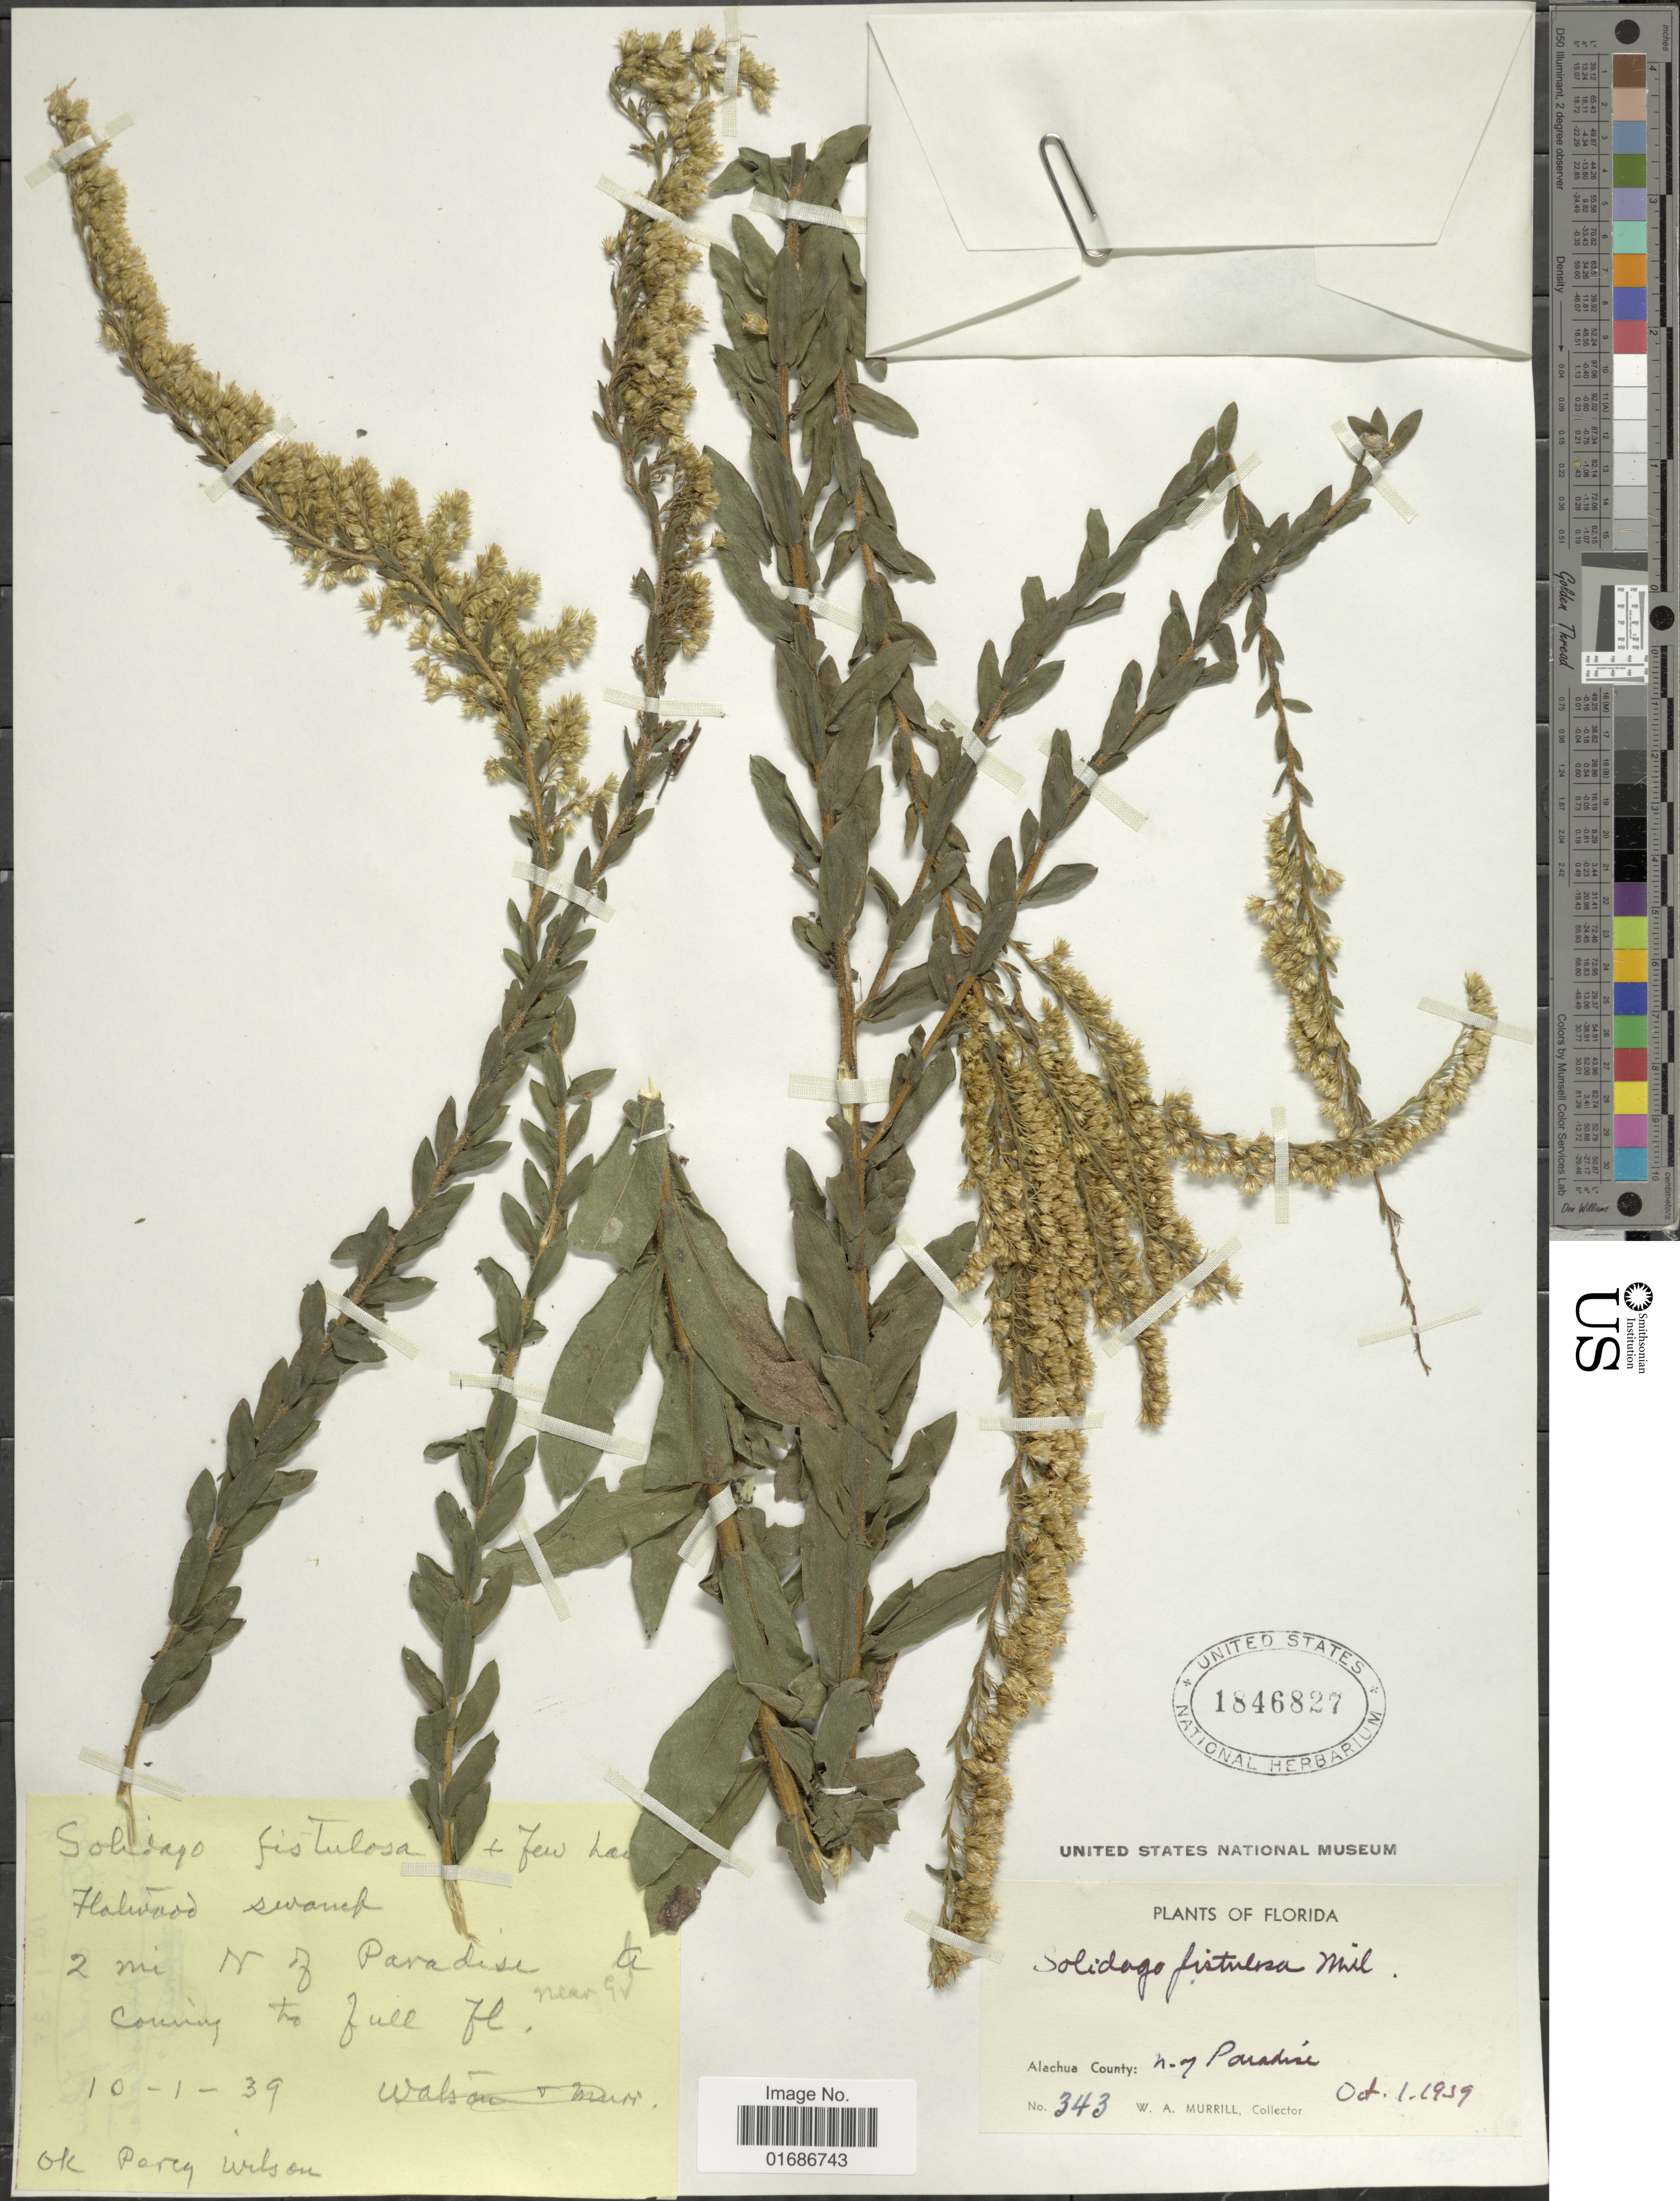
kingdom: Plantae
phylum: Tracheophyta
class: Magnoliopsida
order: Asterales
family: Asteraceae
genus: Solidago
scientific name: Solidago fistulosa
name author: Mill.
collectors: W. A. Murrill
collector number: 343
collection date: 1939-10-01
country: United States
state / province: Florida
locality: Alachua County: N. of Paradise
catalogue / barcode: US 1846827